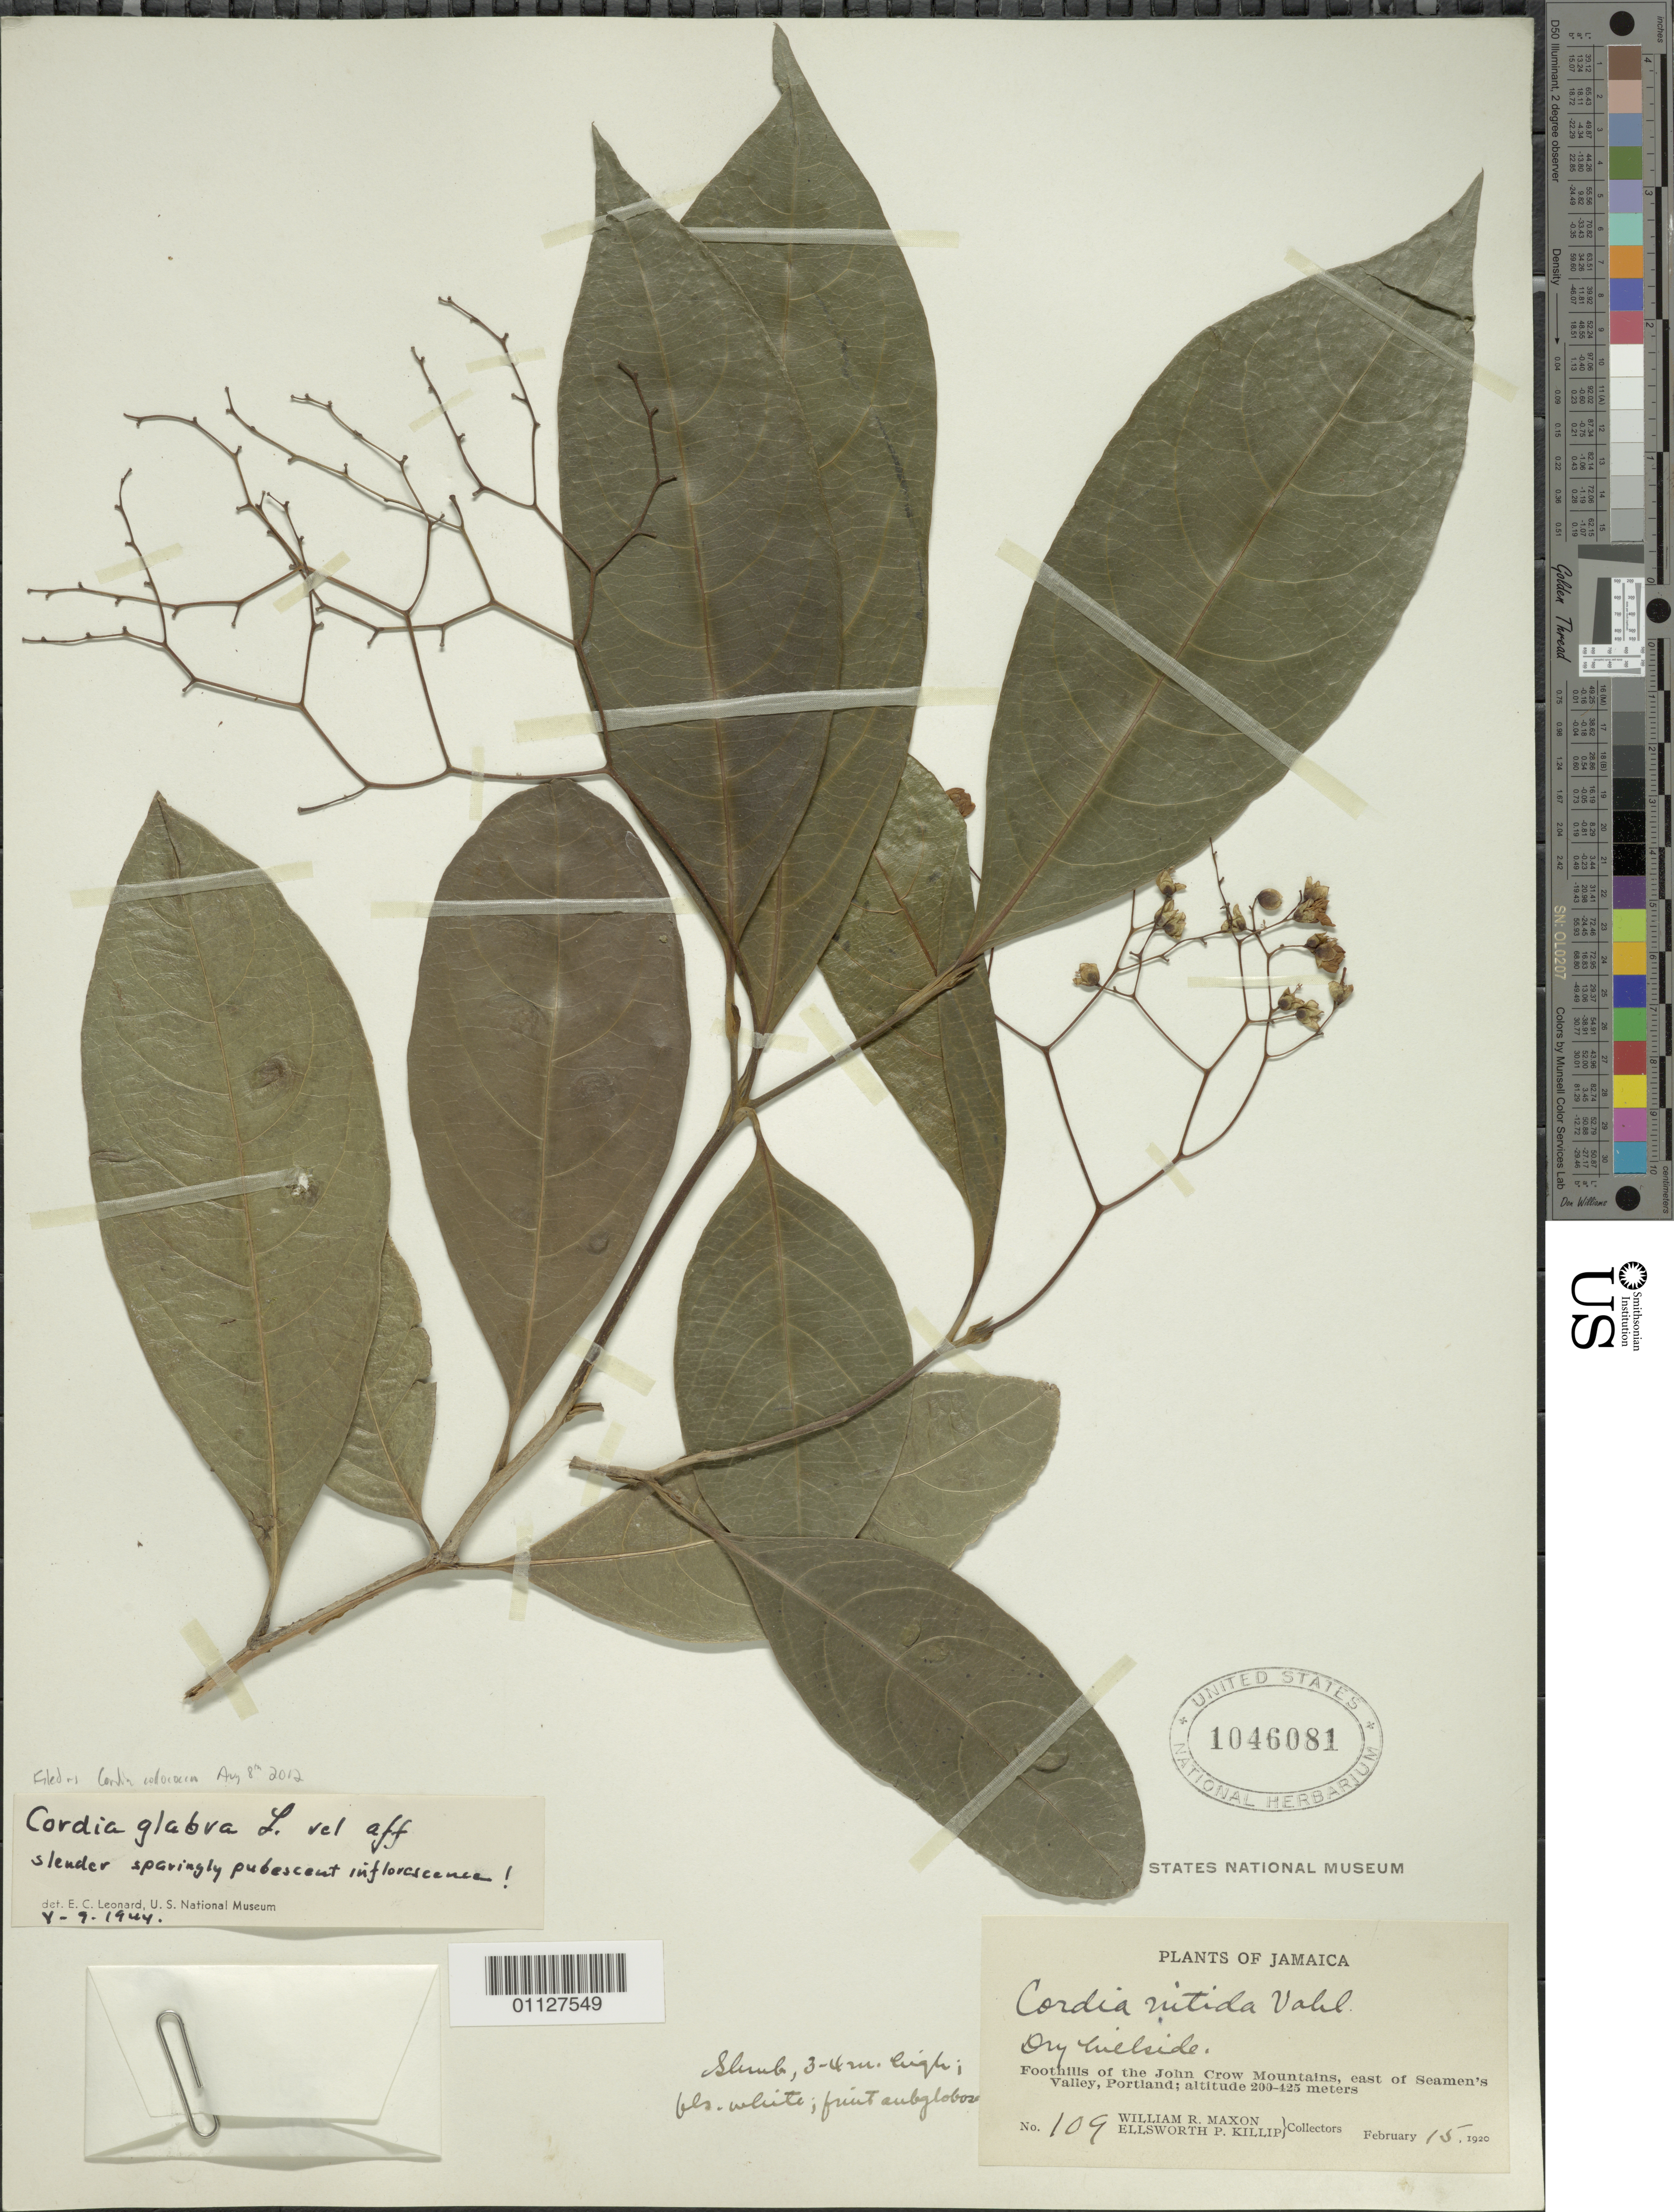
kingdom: Plantae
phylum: Tracheophyta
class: Magnoliopsida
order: Boraginales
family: Cordiaceae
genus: Cordia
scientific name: Cordia collococca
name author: L.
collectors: W. R. Maxon & E. P. Killip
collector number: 109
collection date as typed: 15 Feb 1920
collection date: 1920-02-15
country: Jamaica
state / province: Portland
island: Jamaica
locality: Foothills of the John Crow Mountains, E of Seamen's Valley. Dry hillside.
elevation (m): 200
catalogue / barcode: US 1046081